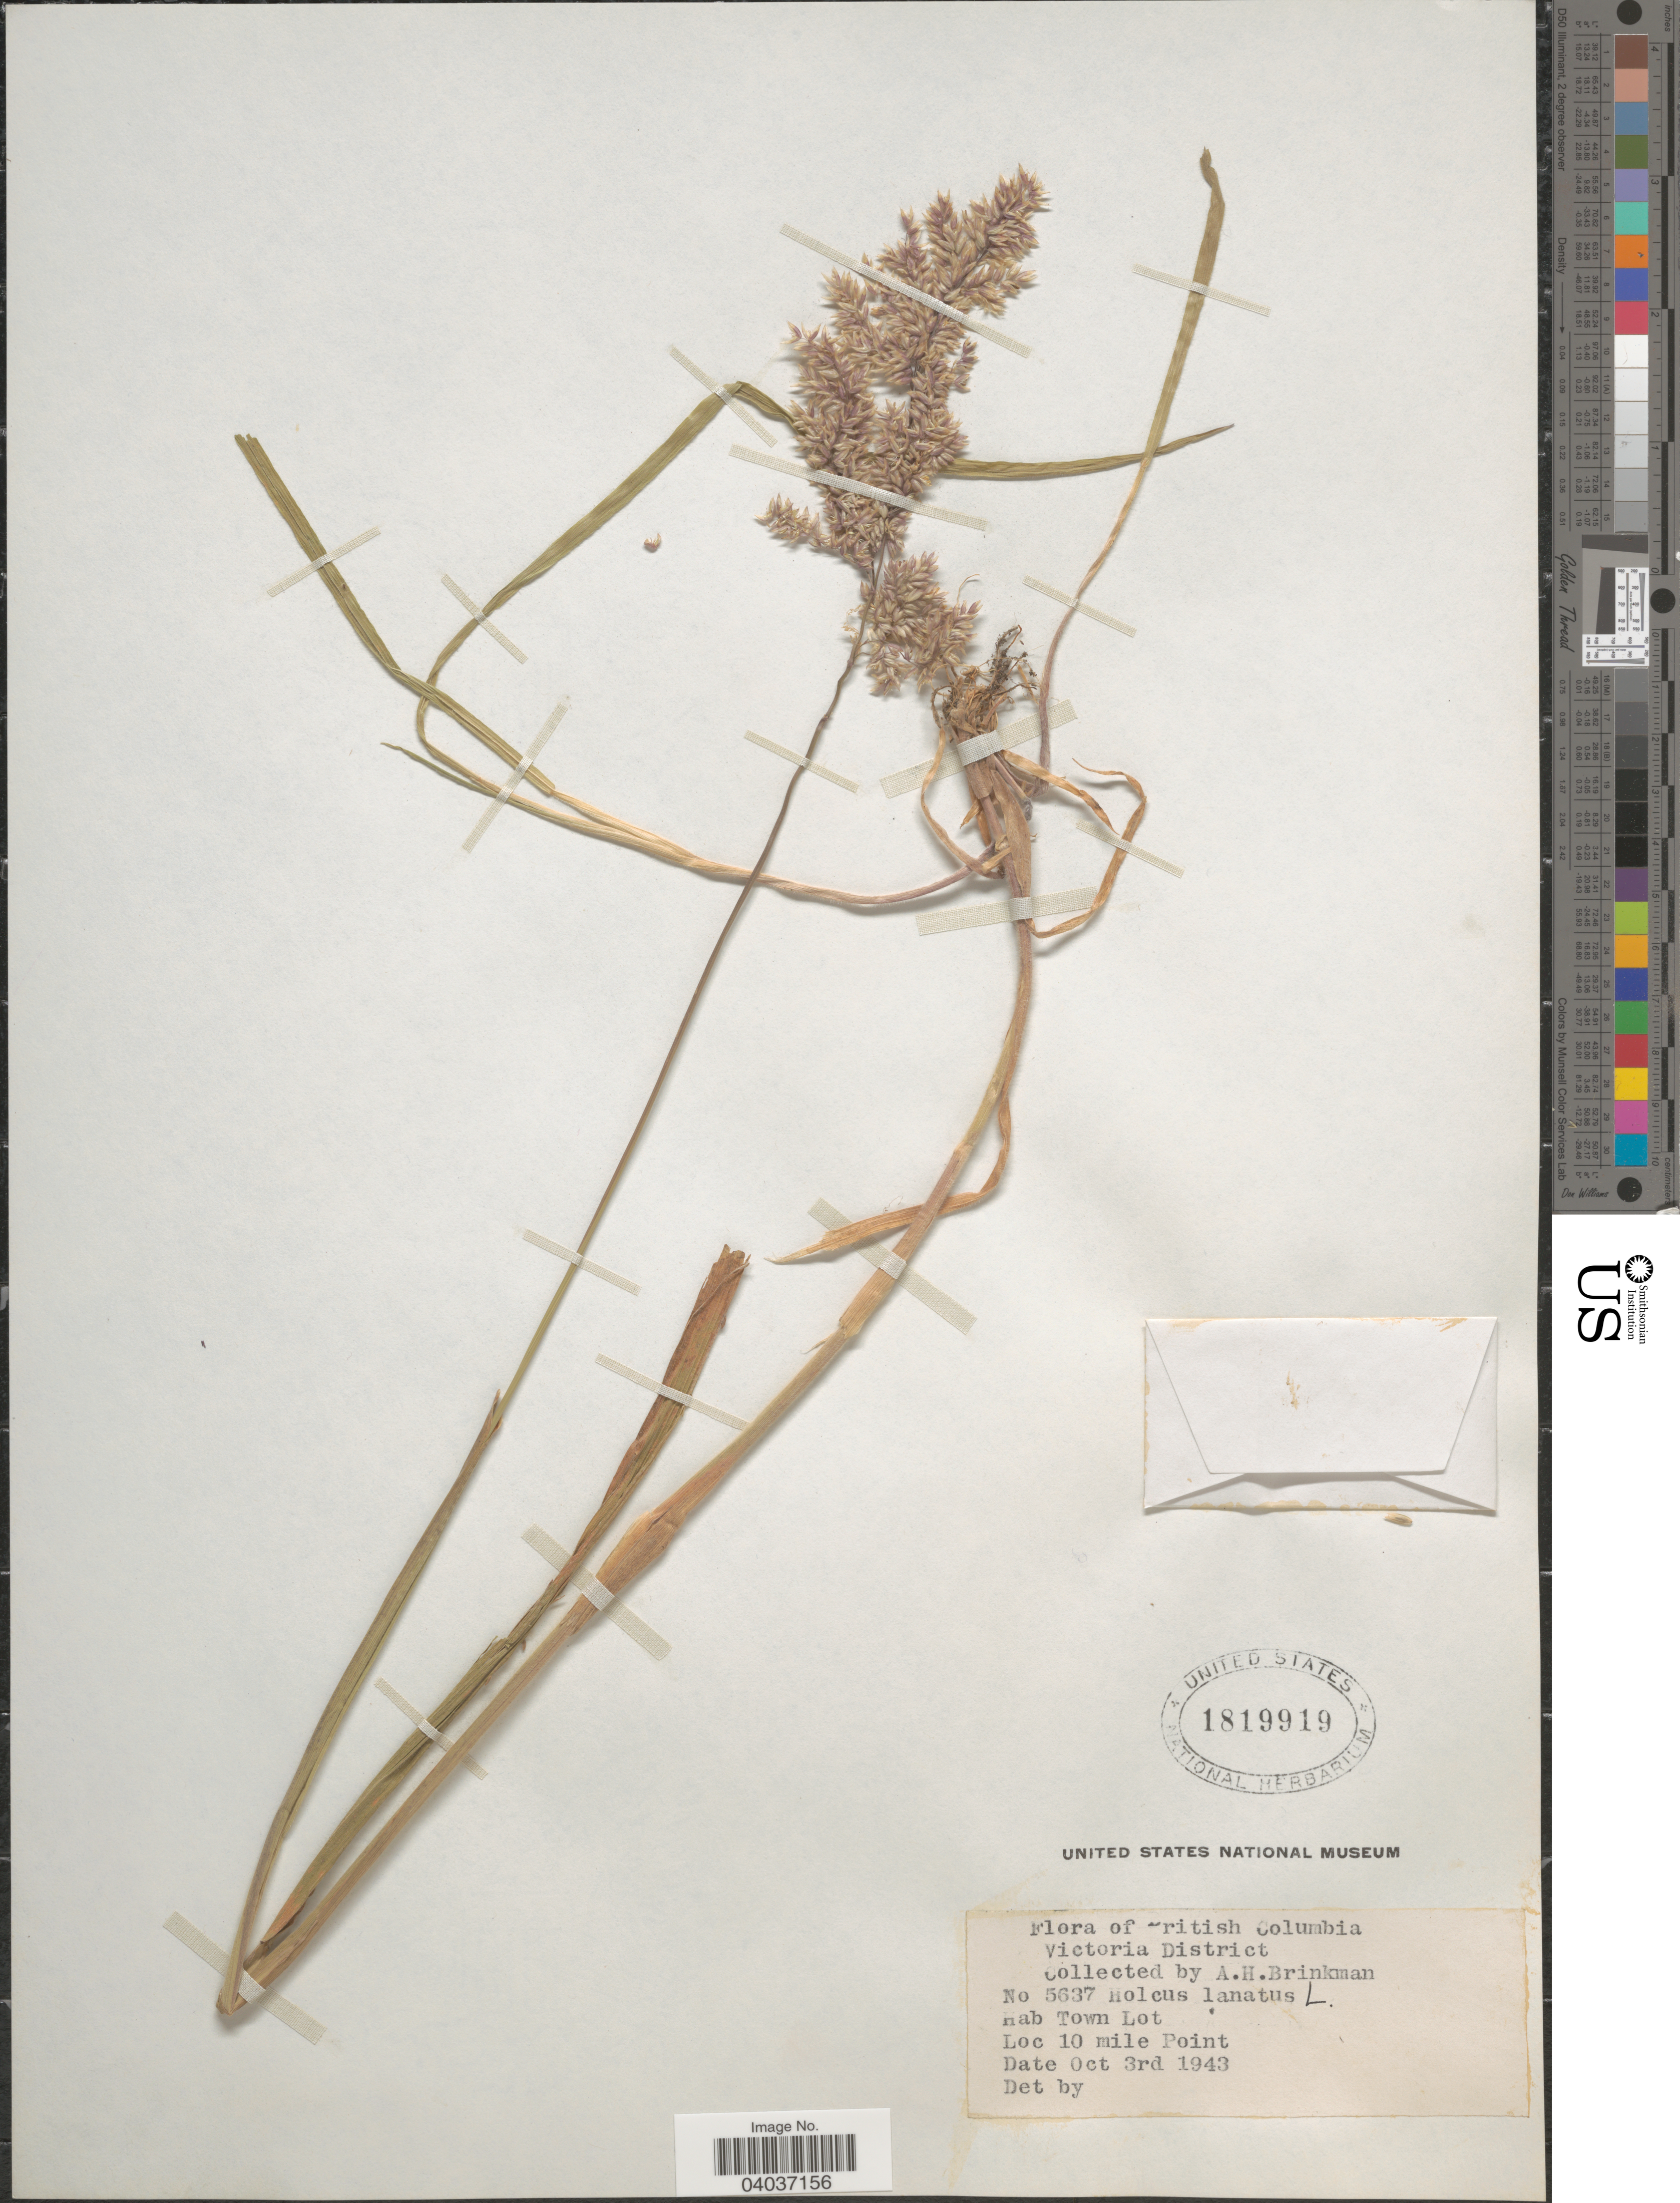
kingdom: Plantae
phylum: Tracheophyta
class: Liliopsida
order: Poales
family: Poaceae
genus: Holcus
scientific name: Holcus lanatus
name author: L.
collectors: A. Brinkman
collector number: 5637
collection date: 1943-10-03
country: Canada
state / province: British Columbia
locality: Victoria District. Town Lot. 10 mile Point.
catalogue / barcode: US 1819919